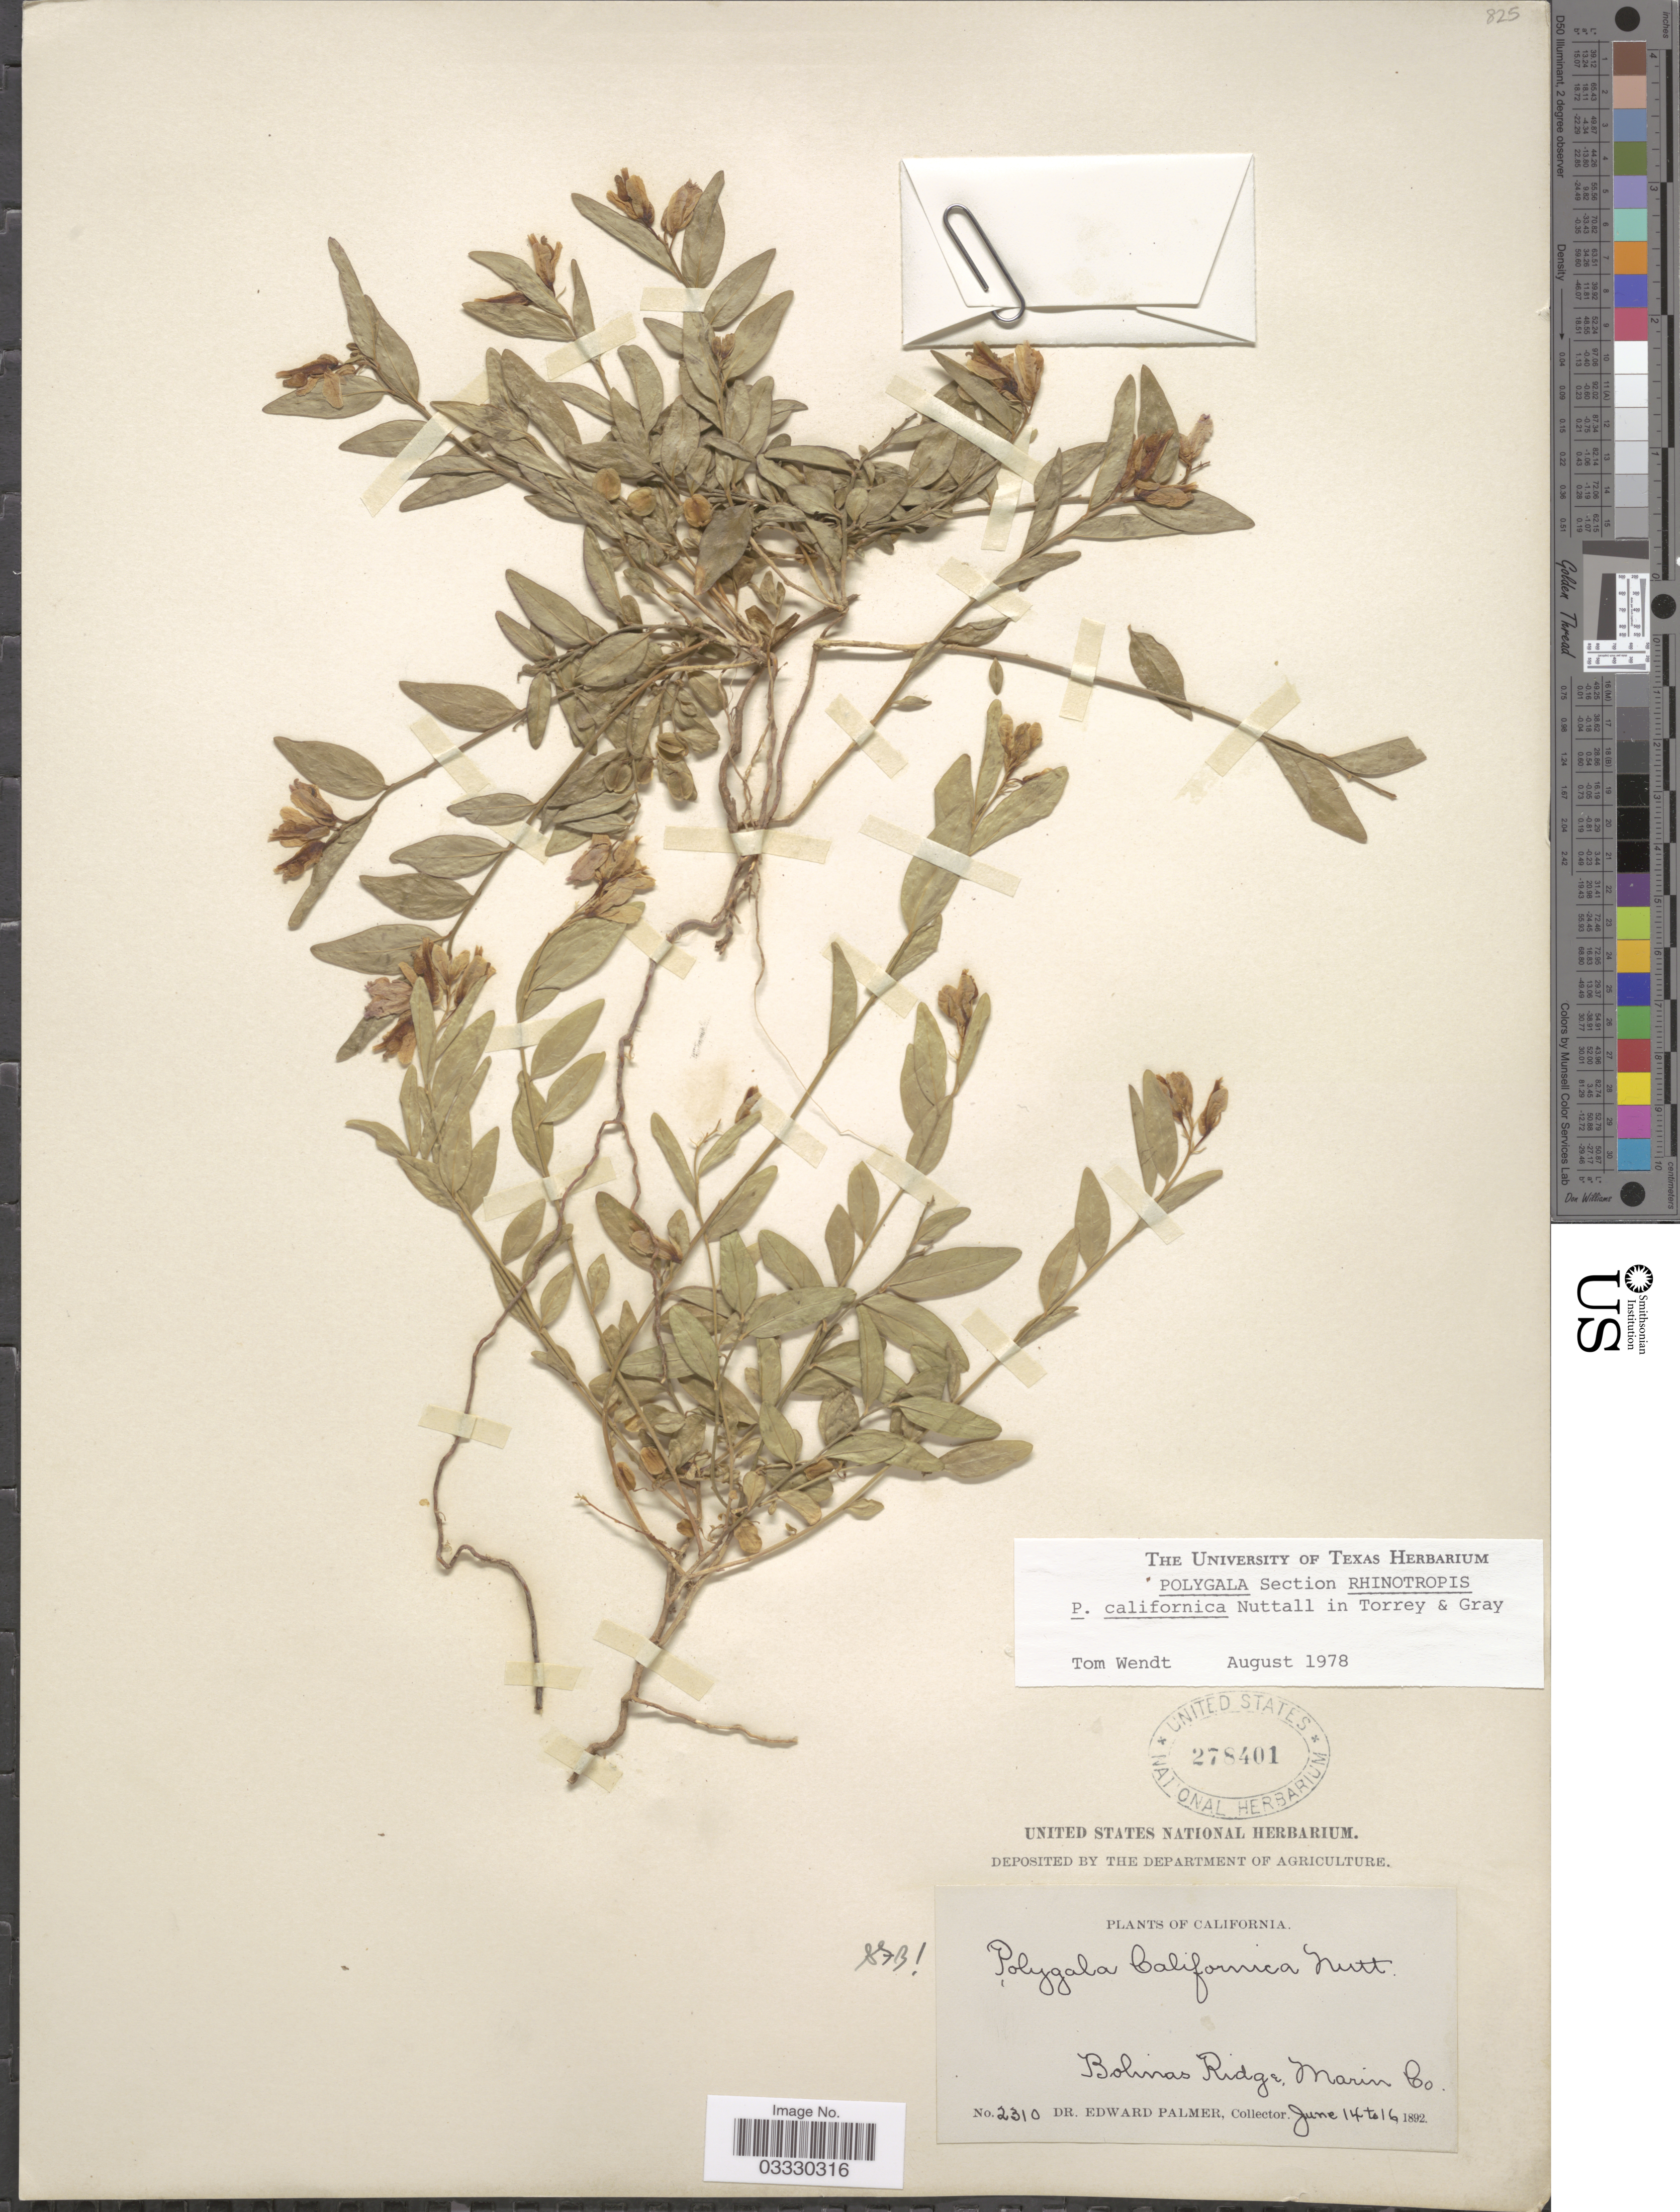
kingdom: Plantae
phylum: Tracheophyta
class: Magnoliopsida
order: Fabales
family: Polygalaceae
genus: Rhinotropis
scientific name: Rhinotropis californica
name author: (Nutt.) J.R. Abbott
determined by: Strong, Mark T., (BOT), Smithsonian Institution - National Museum of Natural History (UNITED STATES)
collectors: E. Palmer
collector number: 2310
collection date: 1892-06-14/1892-06-16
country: United States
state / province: California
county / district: Marin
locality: Bolinas Ridge, Marin Co.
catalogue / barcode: US 278401